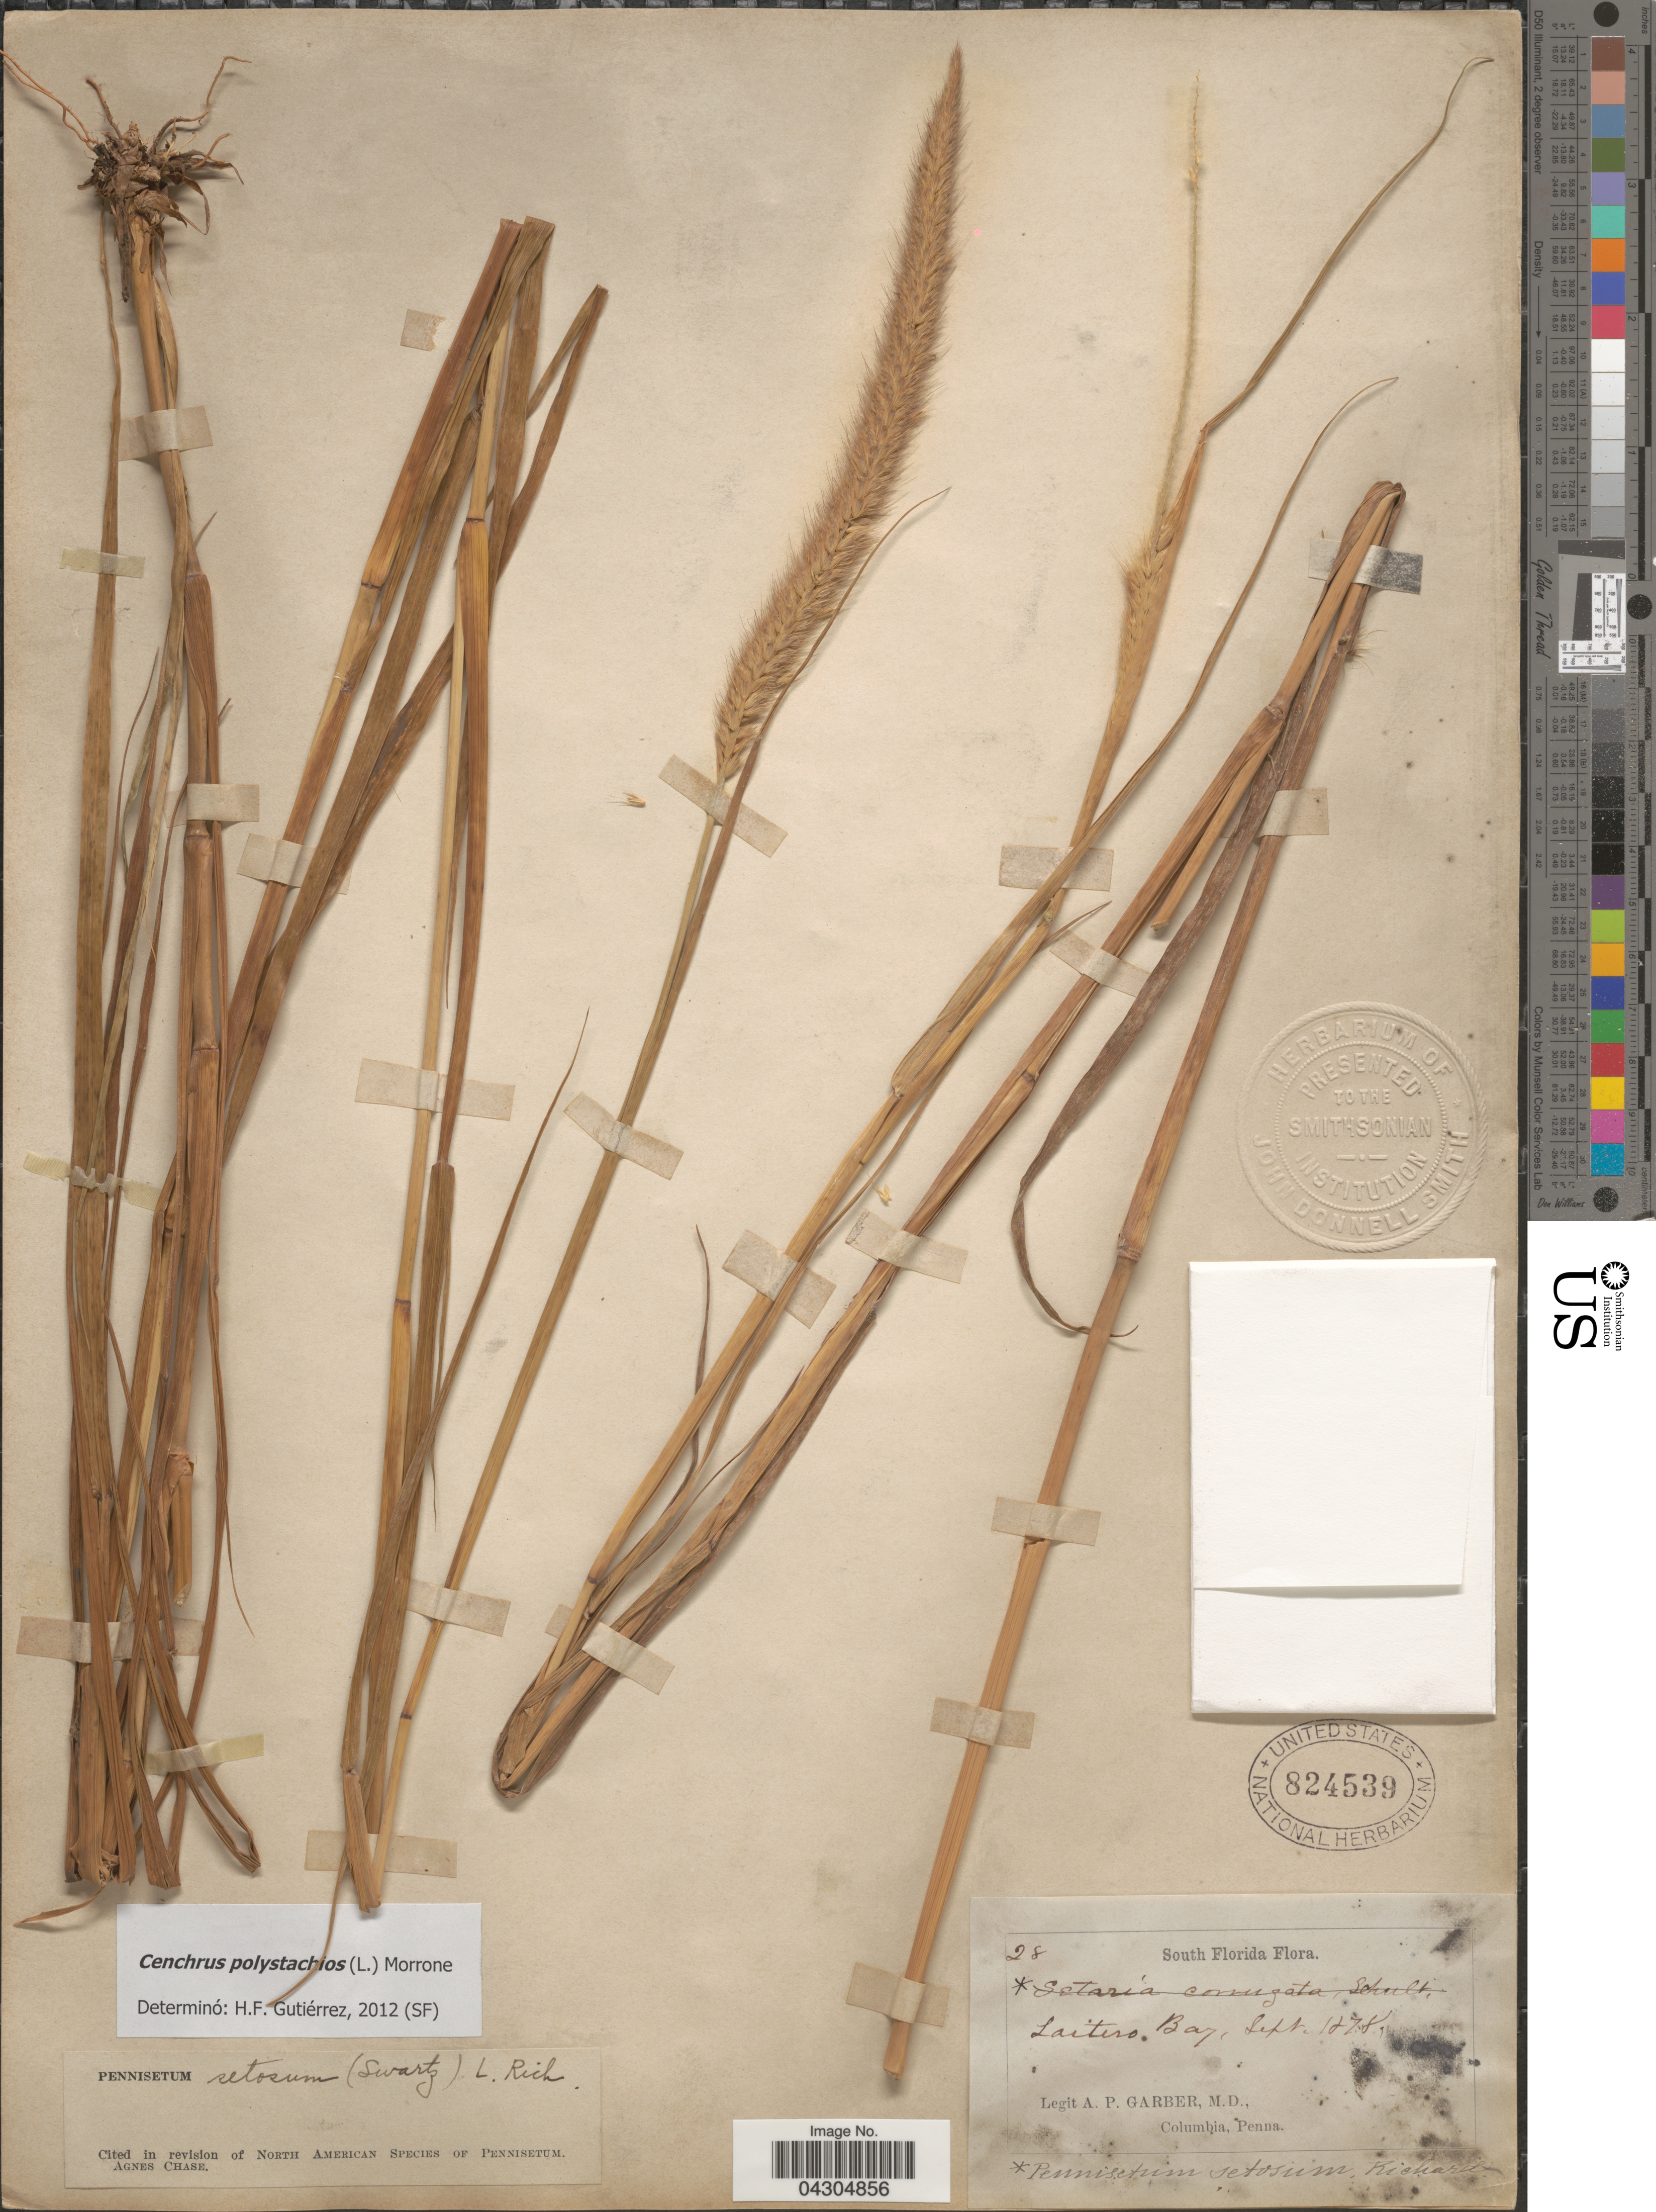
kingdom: Plantae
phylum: Tracheophyta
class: Liliopsida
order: Poales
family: Poaceae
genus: Cenchrus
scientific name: Cenchrus polystachios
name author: (L.) Morrone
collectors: A. P. Garber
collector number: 28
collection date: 1878-09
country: United States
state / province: Florida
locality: South Florida. Lastero Bay.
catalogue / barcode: US 824539